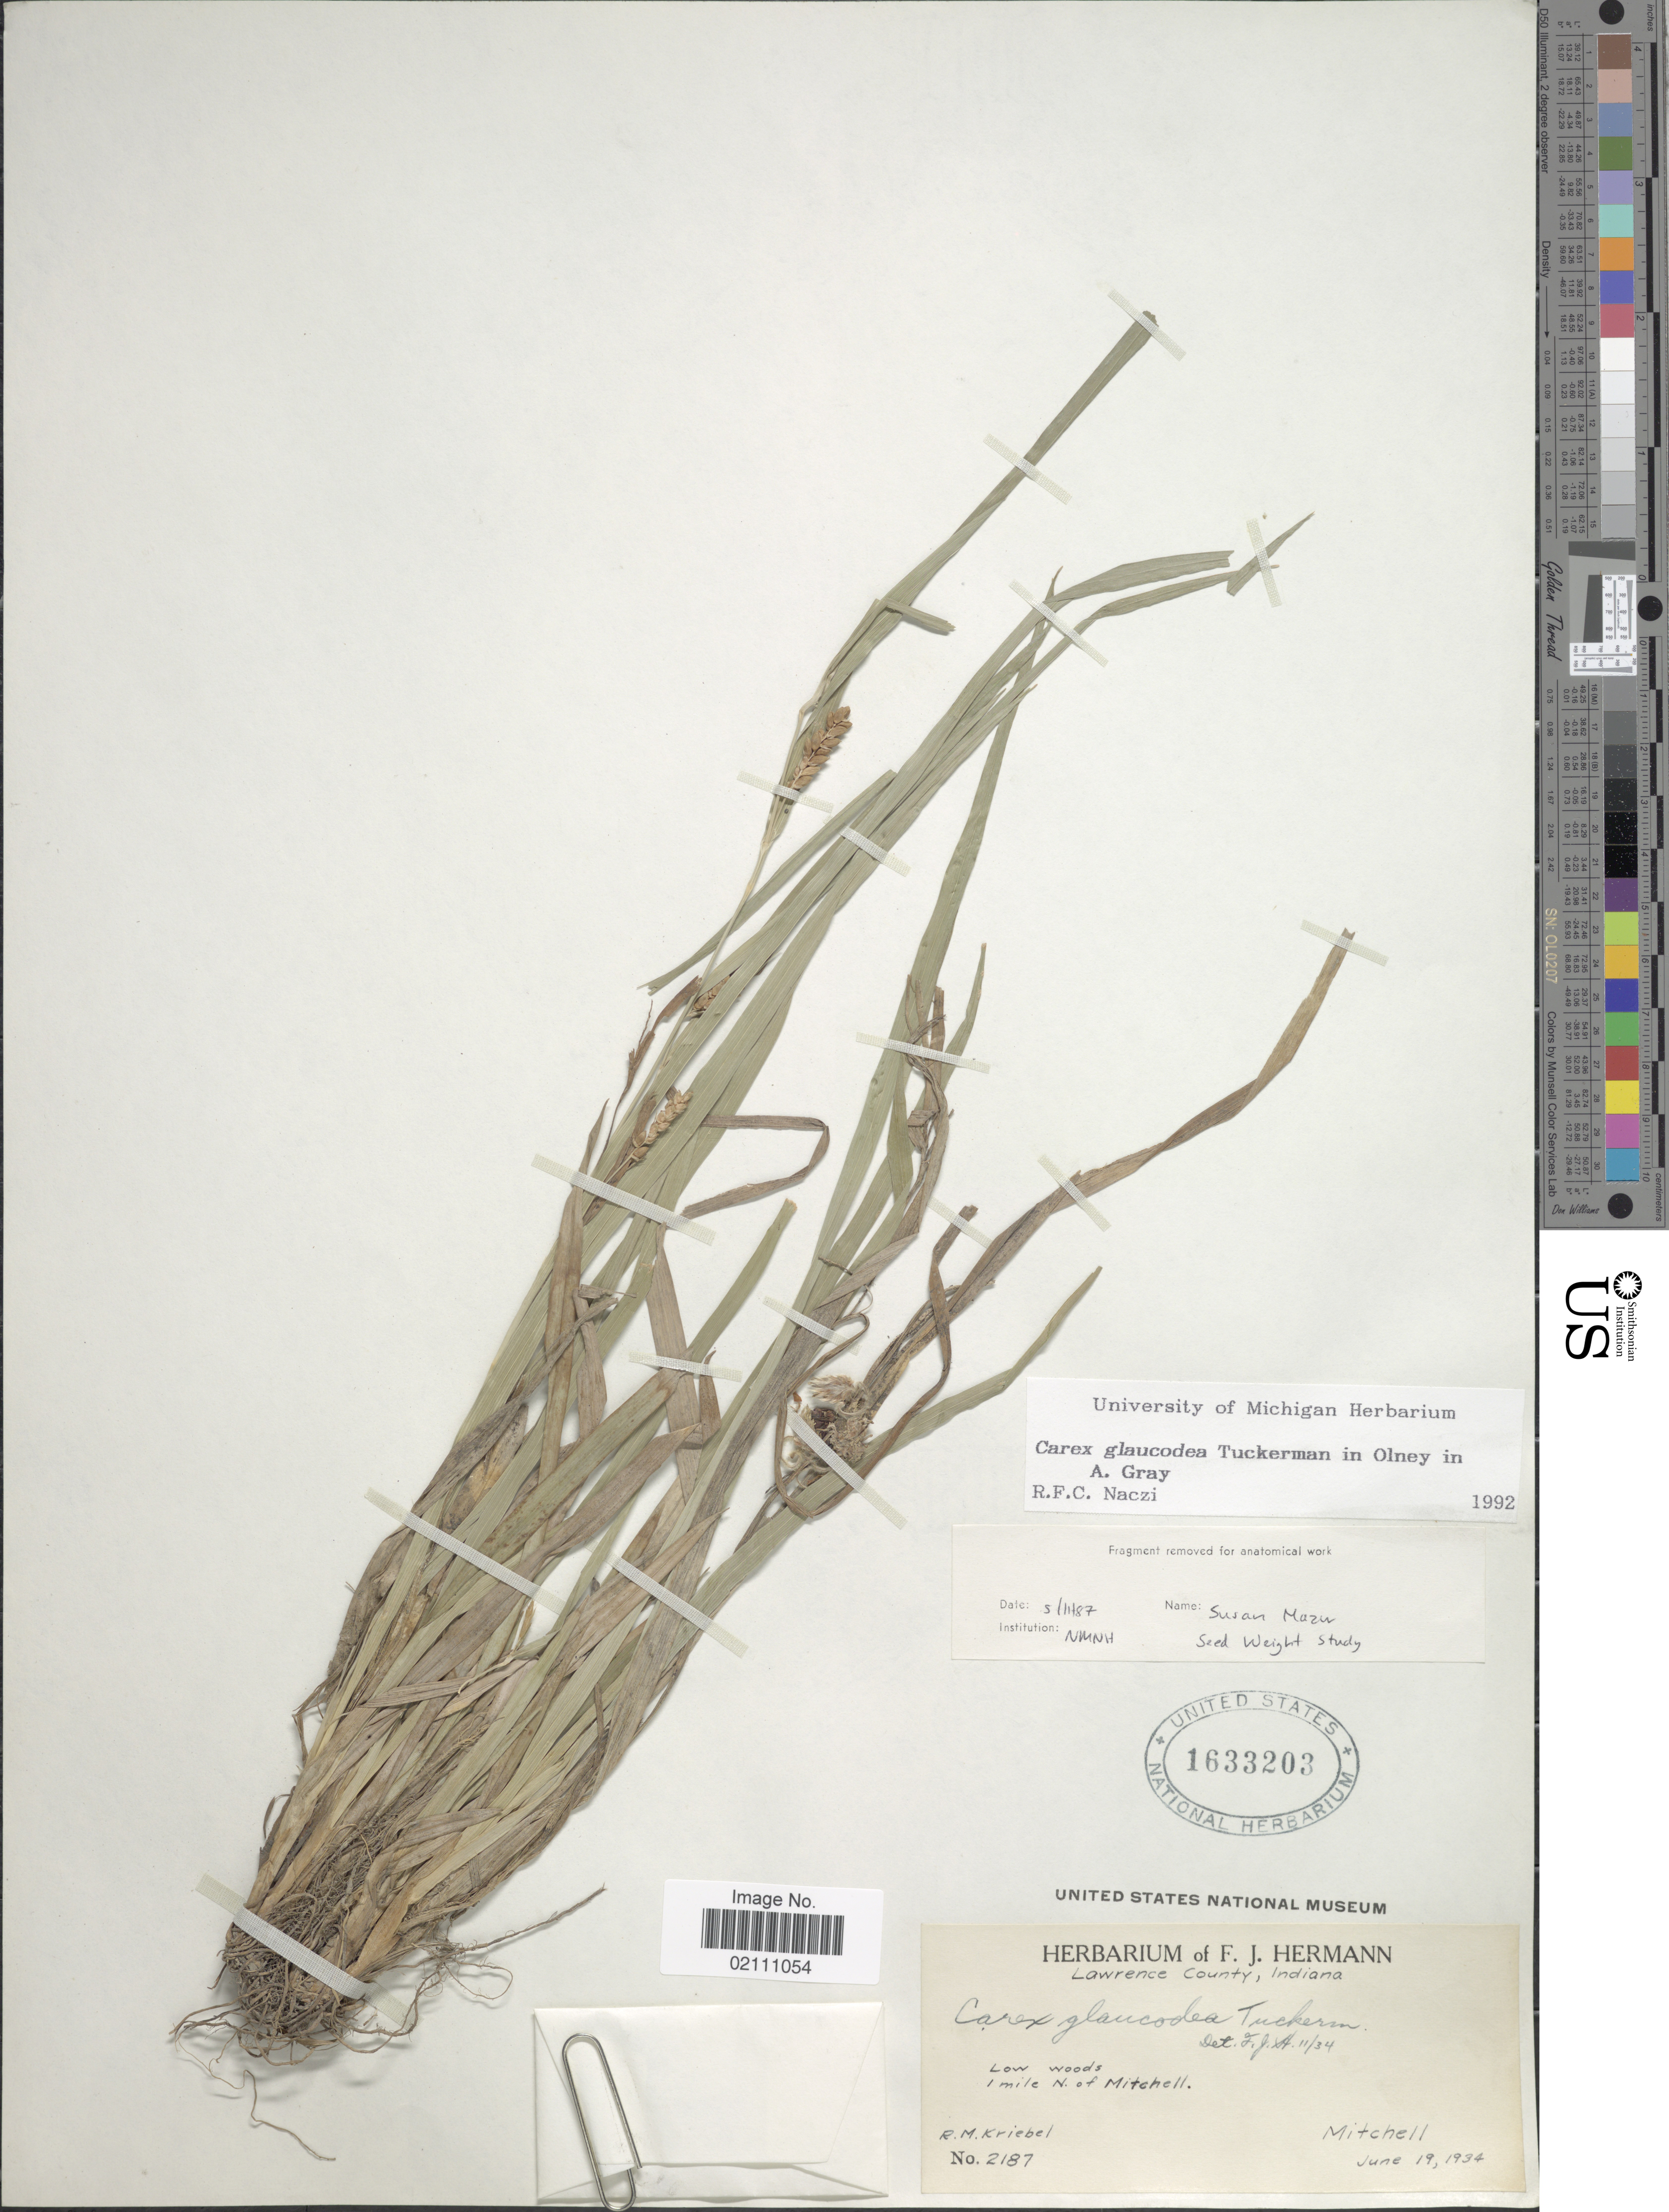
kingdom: Plantae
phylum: Tracheophyta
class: Liliopsida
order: Poales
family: Cyperaceae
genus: Carex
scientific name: Carex glaucodea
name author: Tuck. ex Olney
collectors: R. M. Kriebel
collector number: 2187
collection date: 1934-06-19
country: United States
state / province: Indiana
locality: Lawrence County, Indiana, 1 mile N. of Mitchell, Mitchell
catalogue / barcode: US 1633203